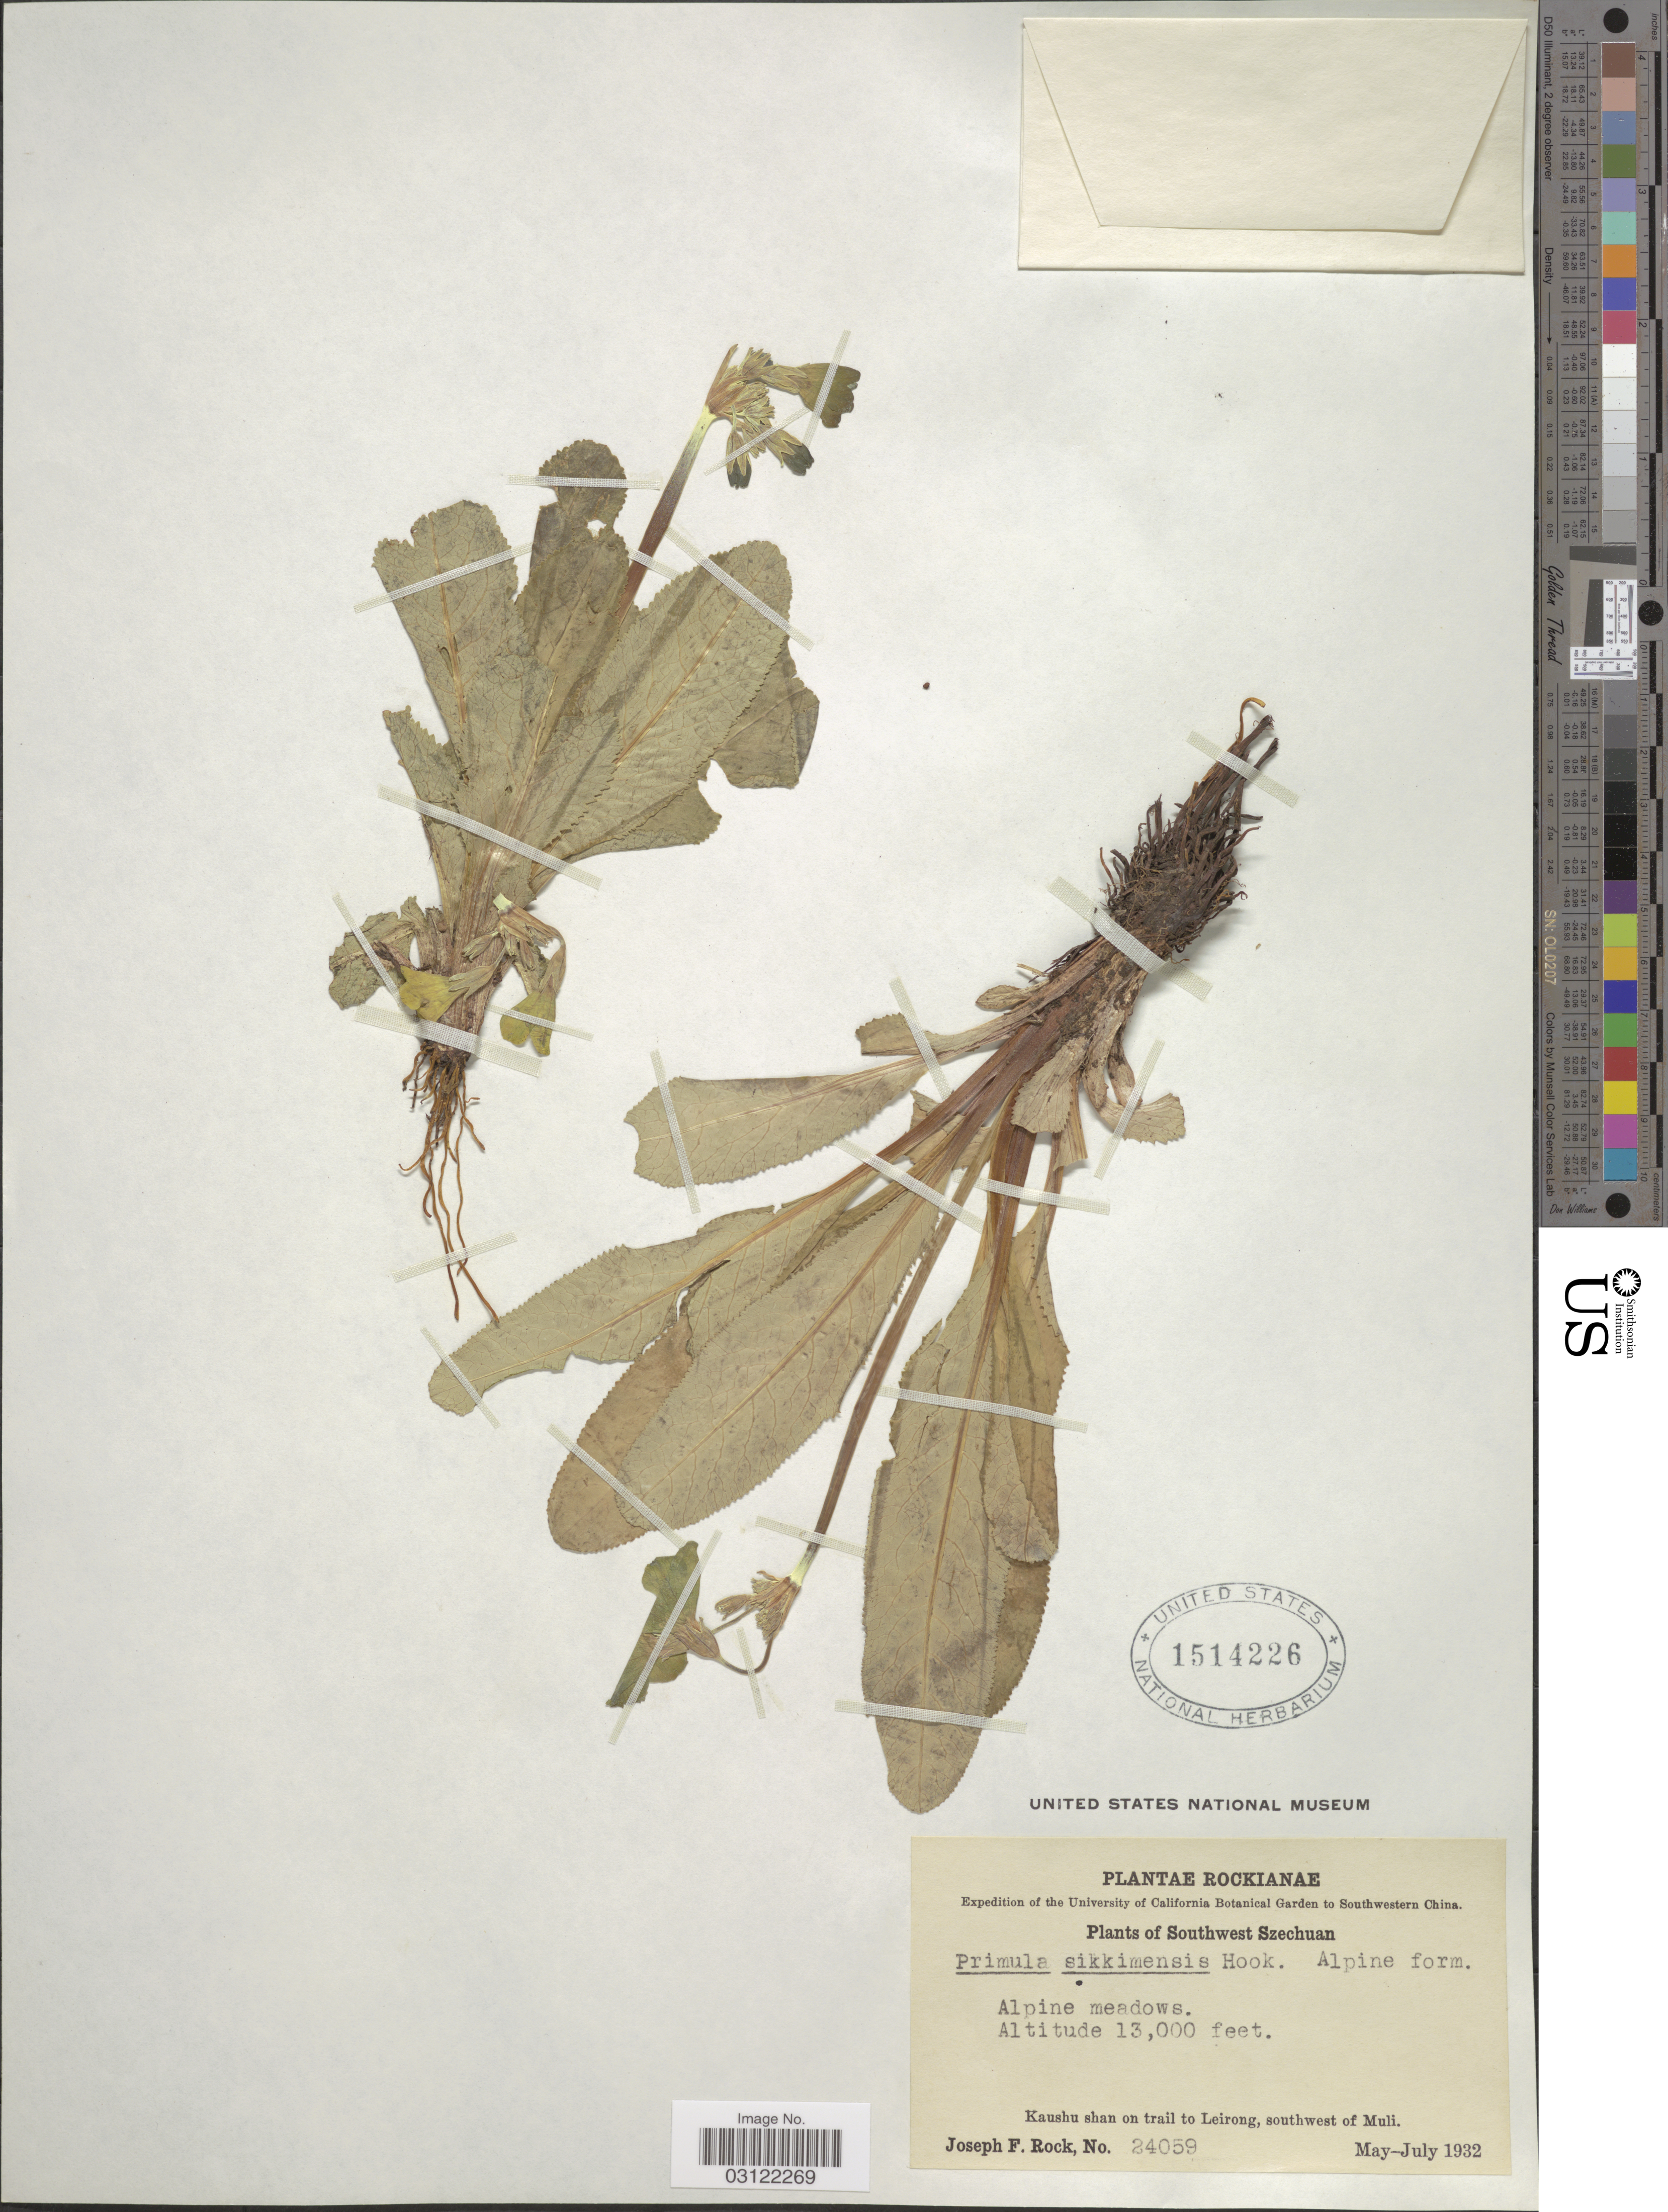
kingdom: Plantae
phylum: Tracheophyta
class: Magnoliopsida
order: Ericales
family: Primulaceae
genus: Primula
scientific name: Primula sikkimensis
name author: Hook.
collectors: J. F. Rock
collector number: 24059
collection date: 1932-05/1932-07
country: China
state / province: Sichuan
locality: Southwestern China. Southwest Szechuan. Kaushu shan on trail to Leirong, southwest of Muli.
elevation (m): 3962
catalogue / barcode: US 1514226